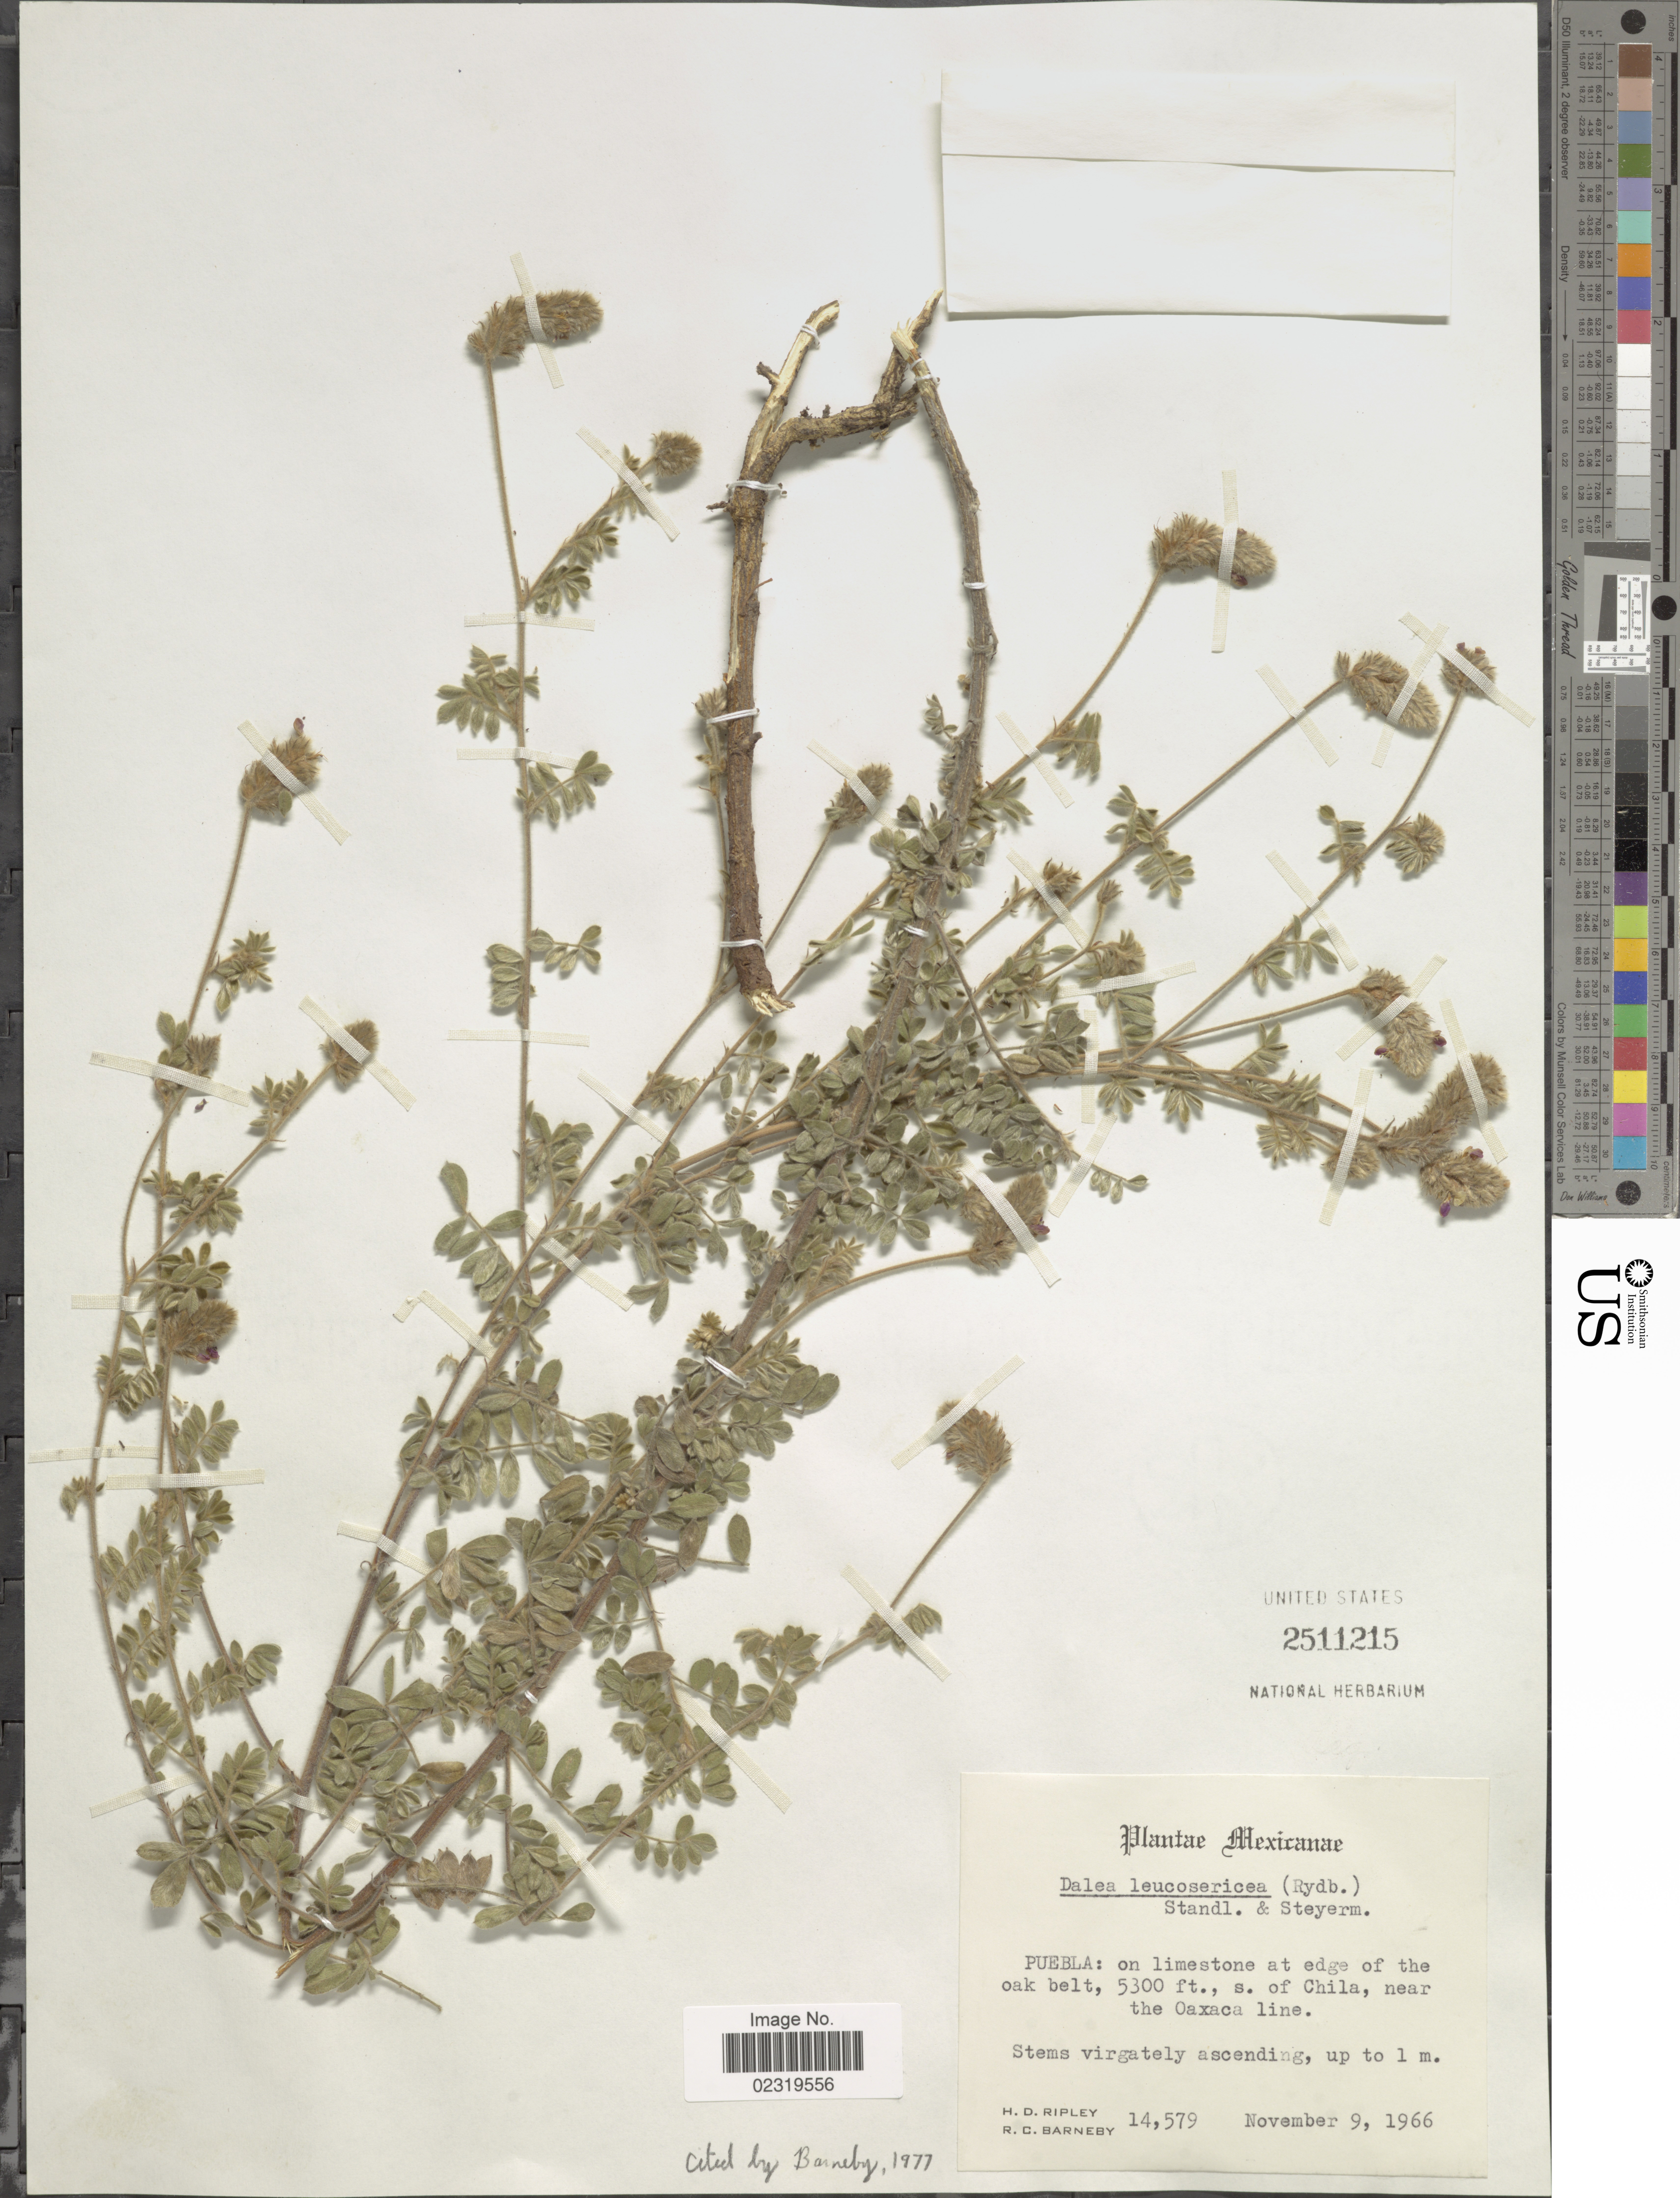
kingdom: Plantae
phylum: Tracheophyta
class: Magnoliopsida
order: Fabales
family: Fabaceae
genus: Dalea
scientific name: Dalea leucosericea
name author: (Rydb.) Standl. & Steyerm.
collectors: H. Ripley & R. C. Barneby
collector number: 14579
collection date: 1966-11-09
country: Mexico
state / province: Puebla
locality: On limestone at edge of the oak belt, s. of Chila, near the Oaxaca line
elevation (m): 1615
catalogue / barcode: US 2511215